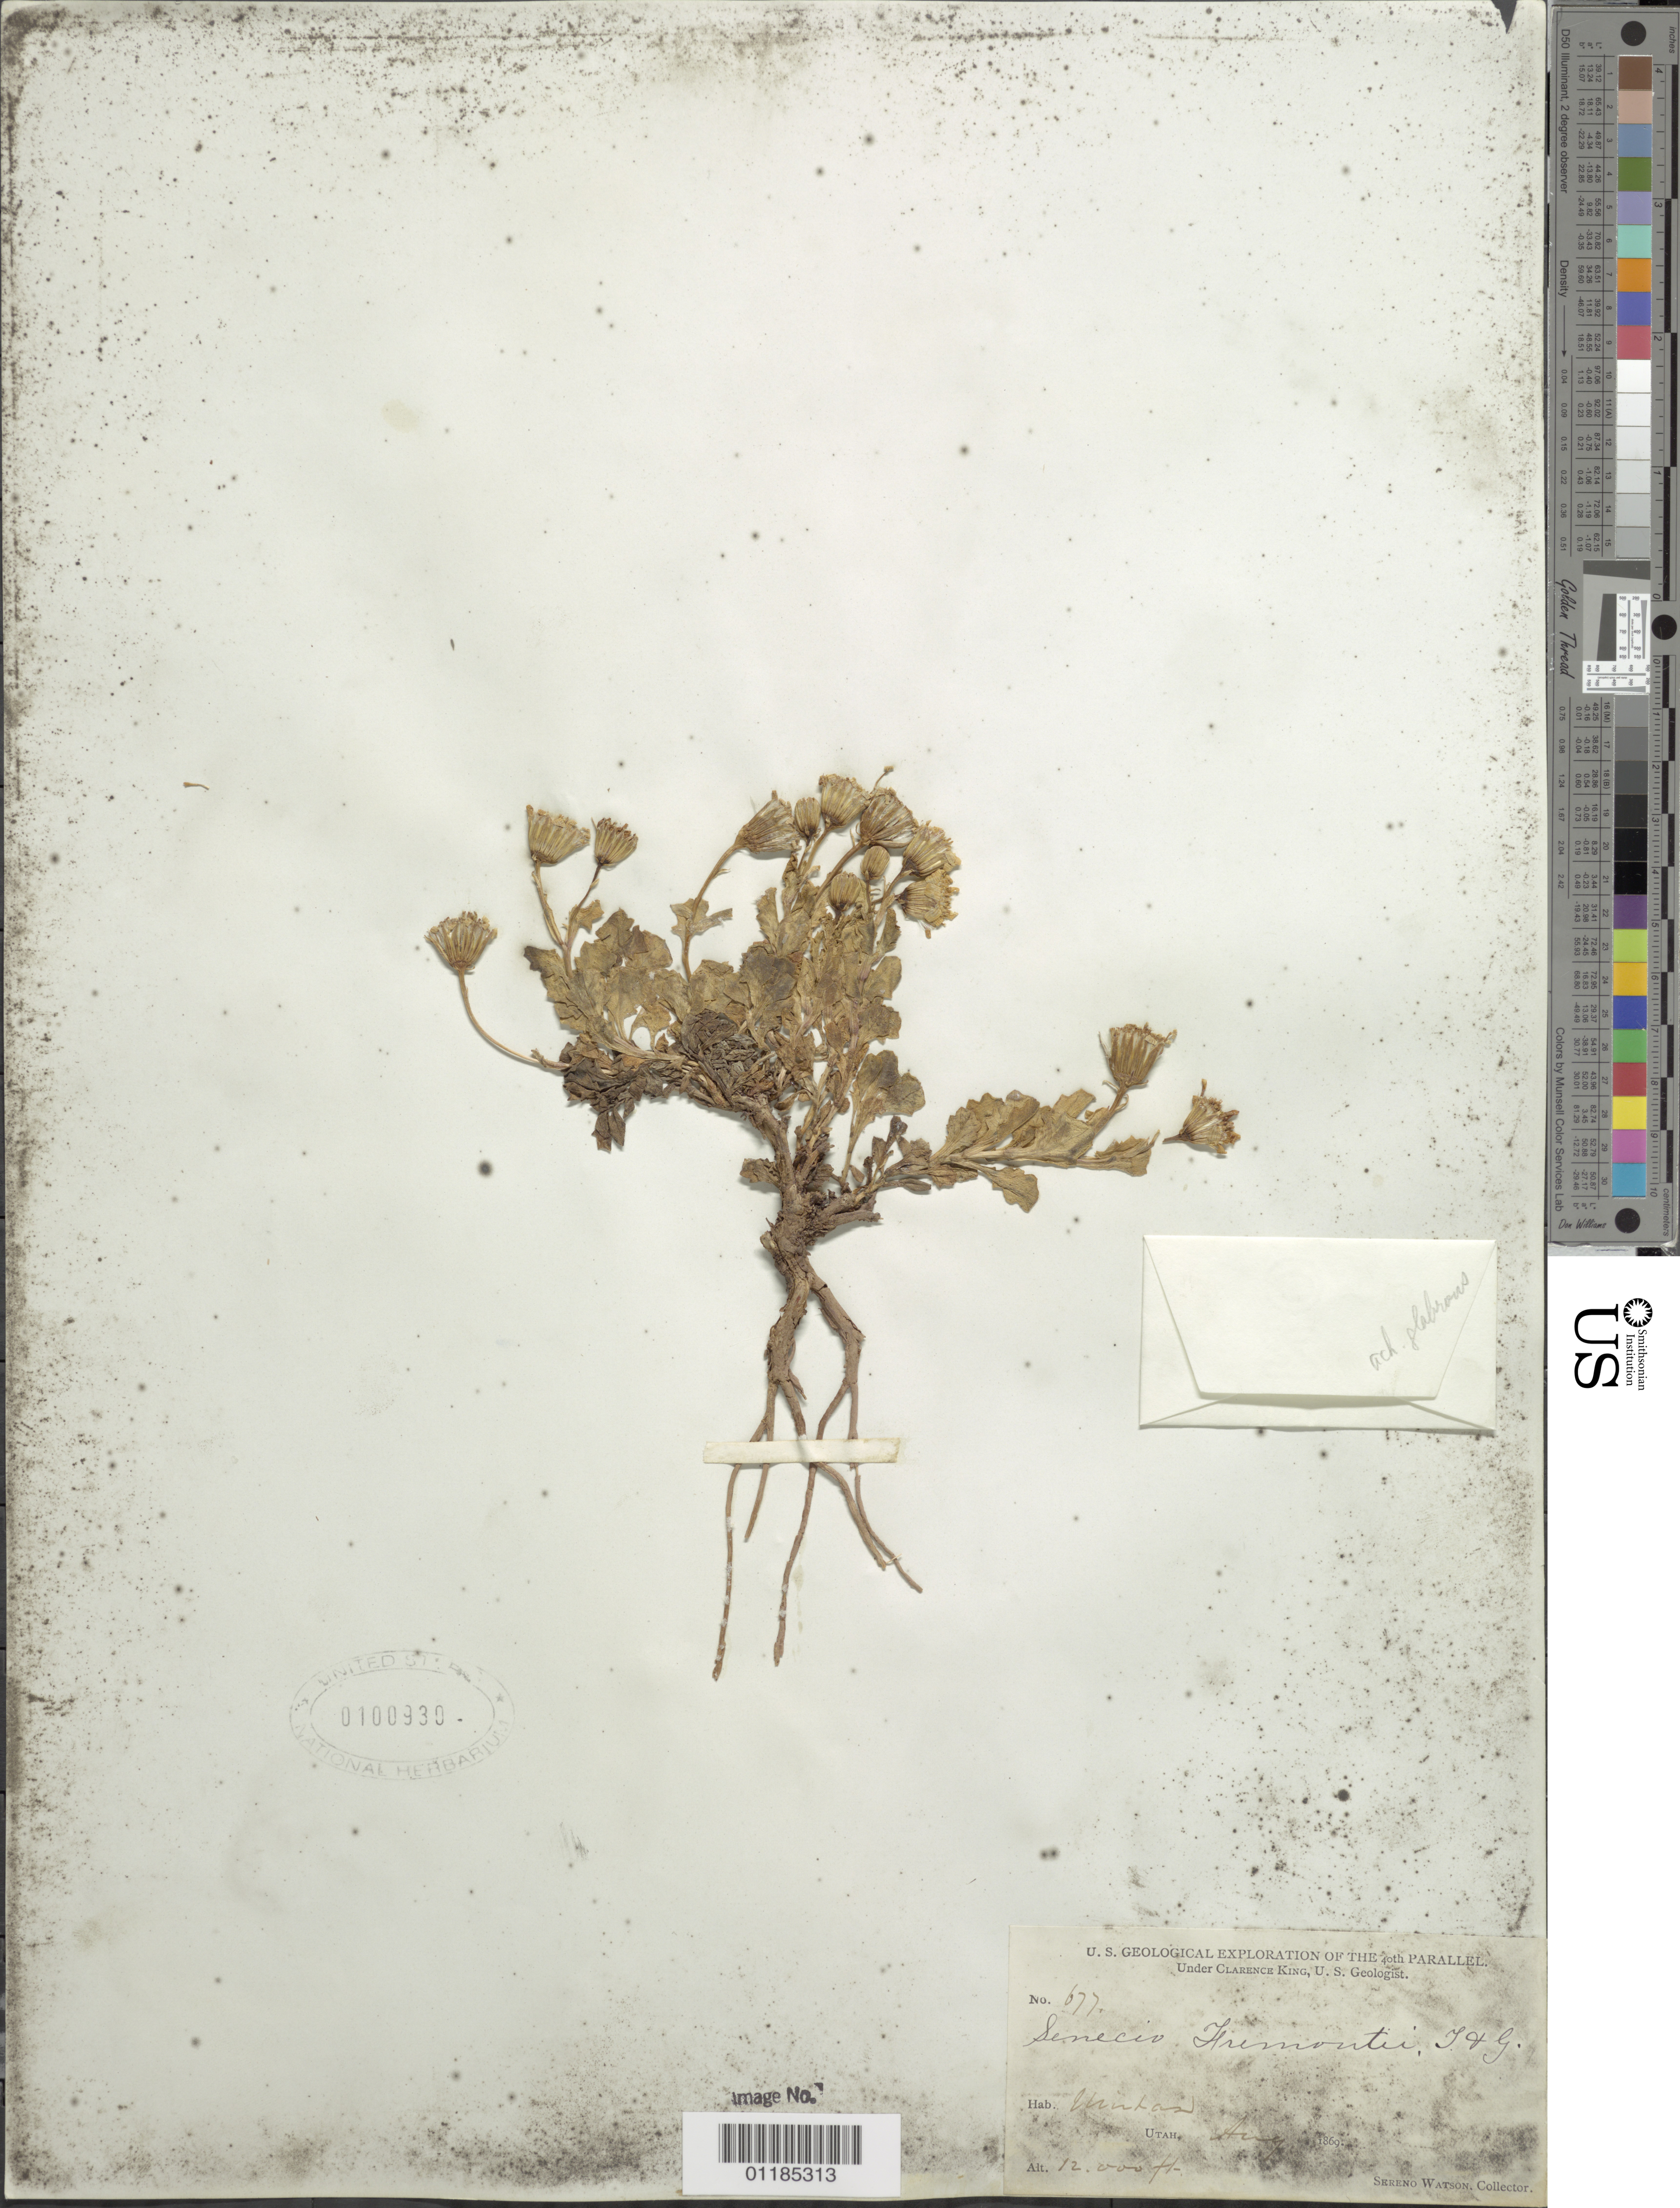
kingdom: Plantae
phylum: Tracheophyta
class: Magnoliopsida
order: Asterales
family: Asteraceae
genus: Senecio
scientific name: Senecio fremontii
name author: Torr. & A. Gray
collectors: S. Watson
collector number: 677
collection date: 1869-08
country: United States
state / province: Utah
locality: Uintas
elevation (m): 3658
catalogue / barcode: US 100930